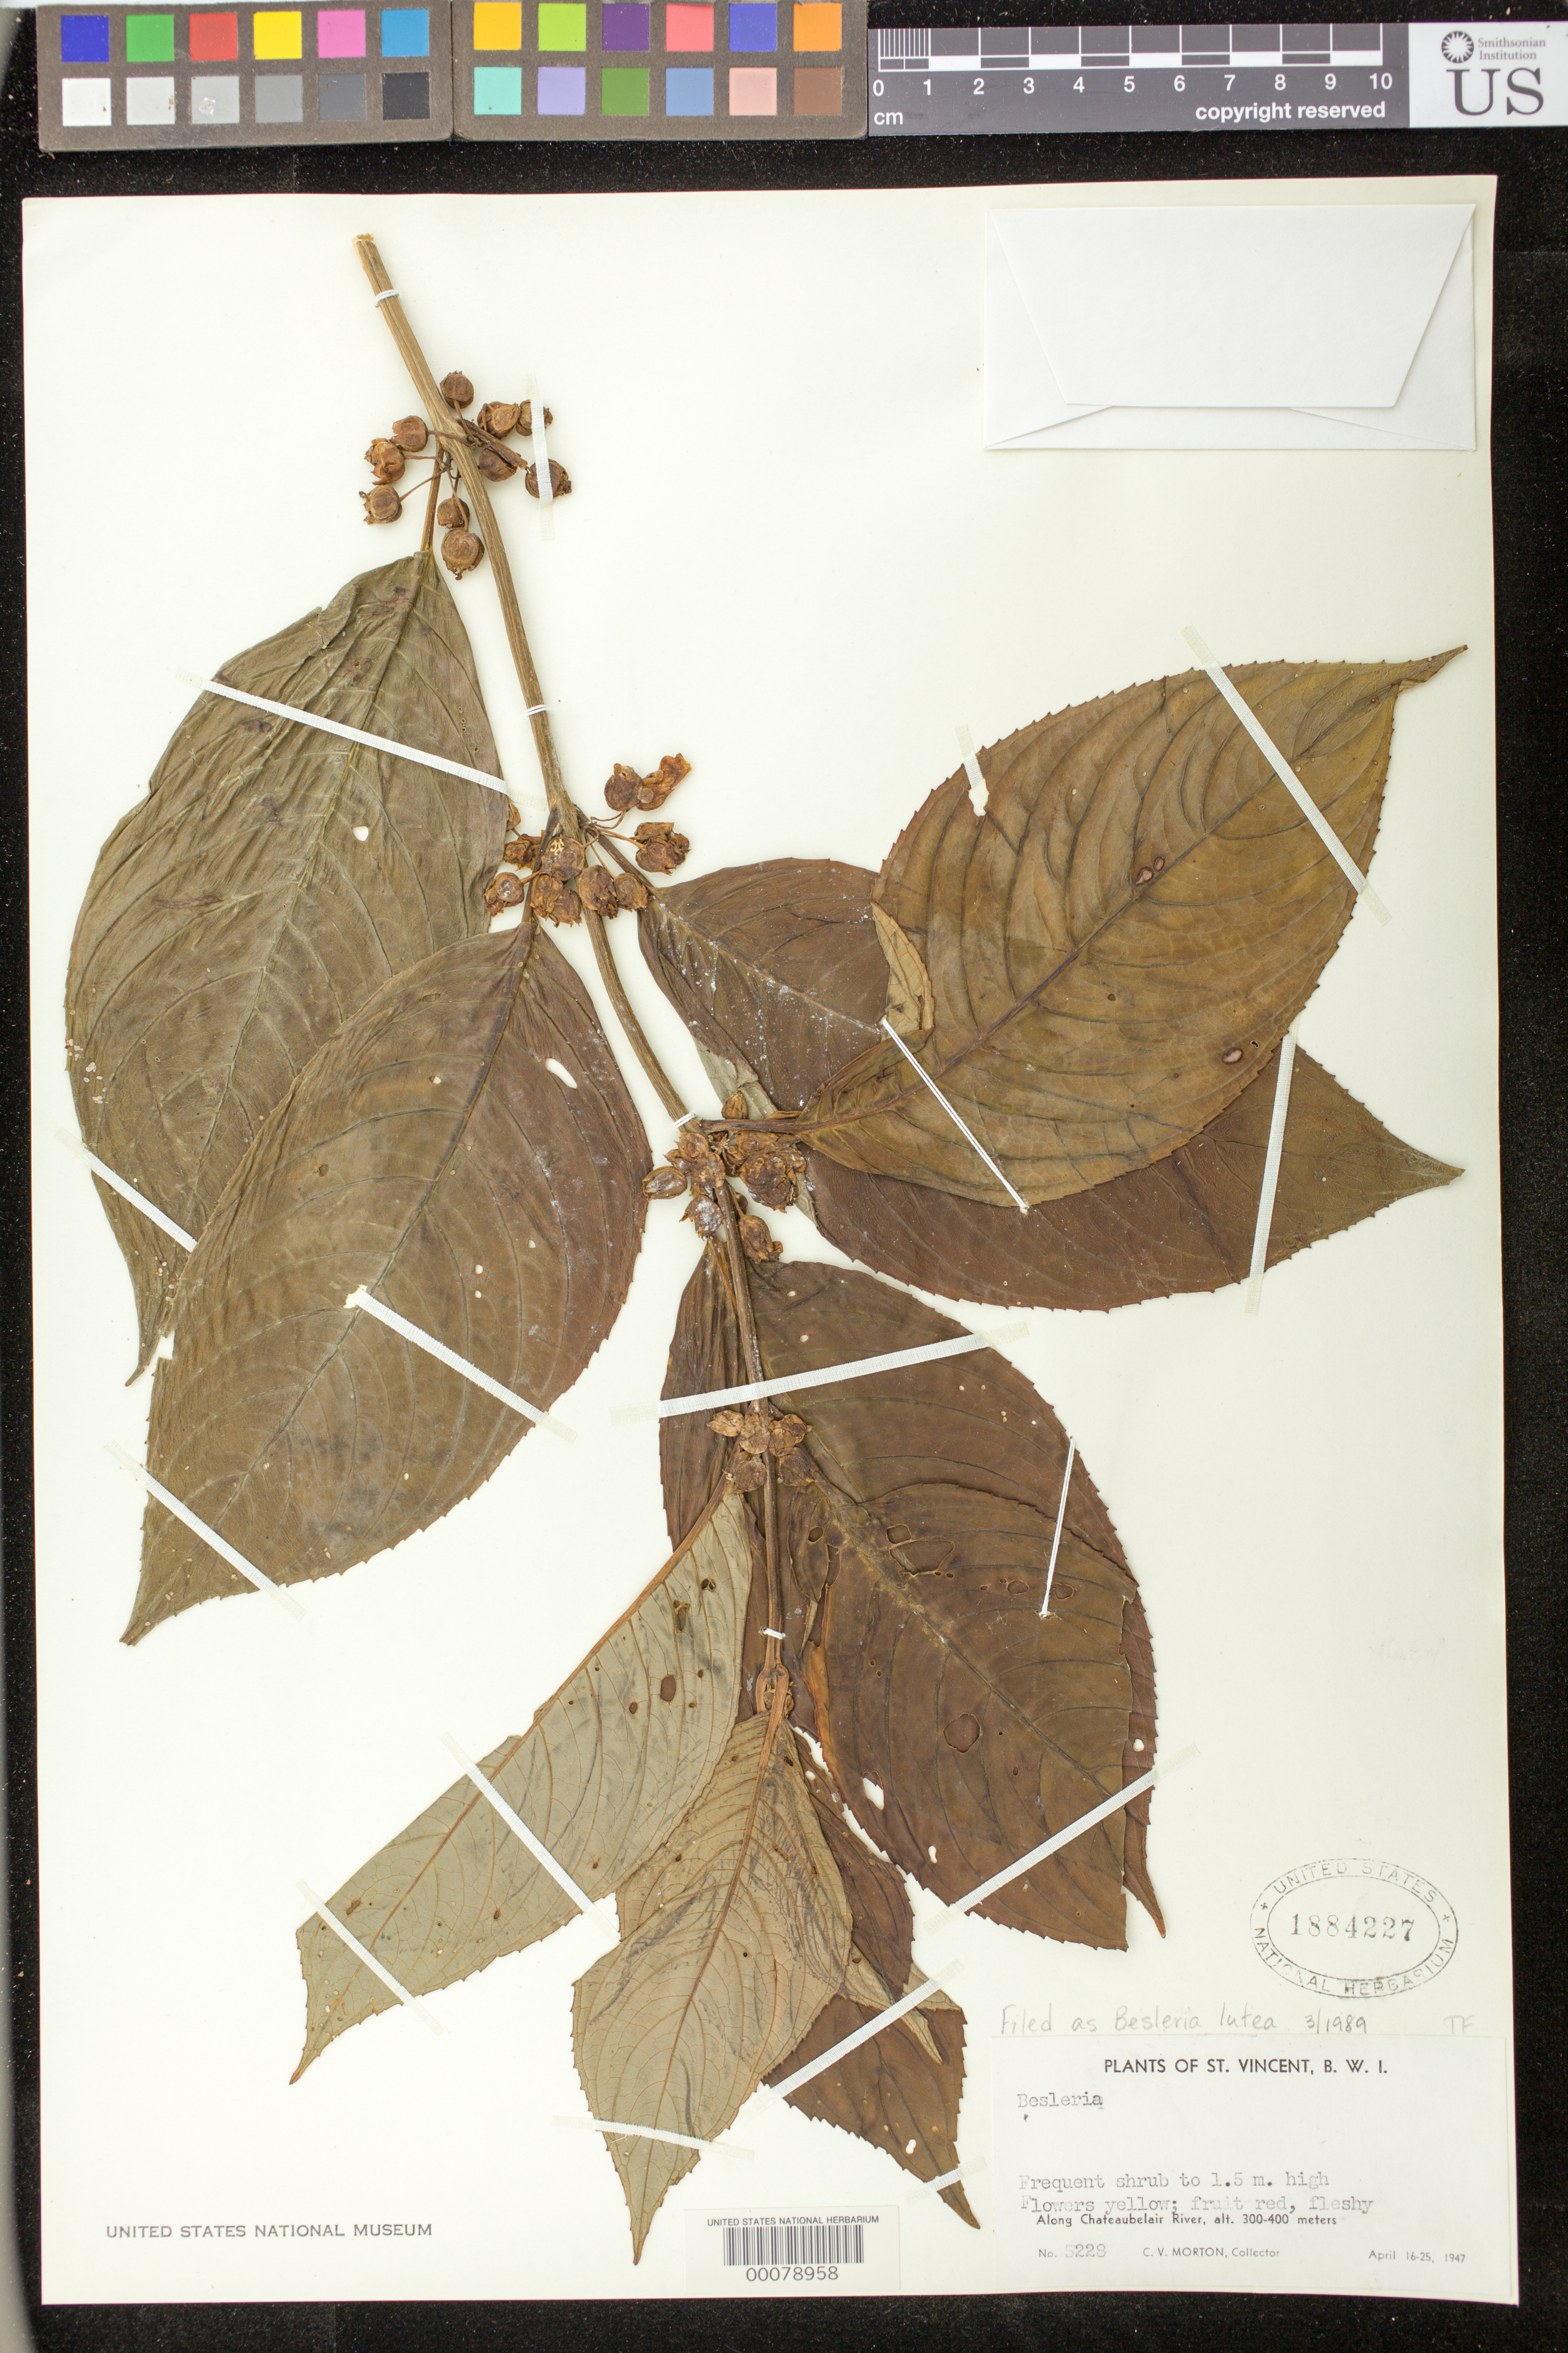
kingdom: Plantae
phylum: Tracheophyta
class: Magnoliopsida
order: Lamiales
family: Gesneriaceae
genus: Besleria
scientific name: Besleria lutea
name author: L.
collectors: C. V. Morton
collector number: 5228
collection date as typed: Apr 1947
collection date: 1947-04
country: St. Vincent - Grenadines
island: St. Vincent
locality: Along Chateaubelair River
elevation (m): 300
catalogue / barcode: US 1884227